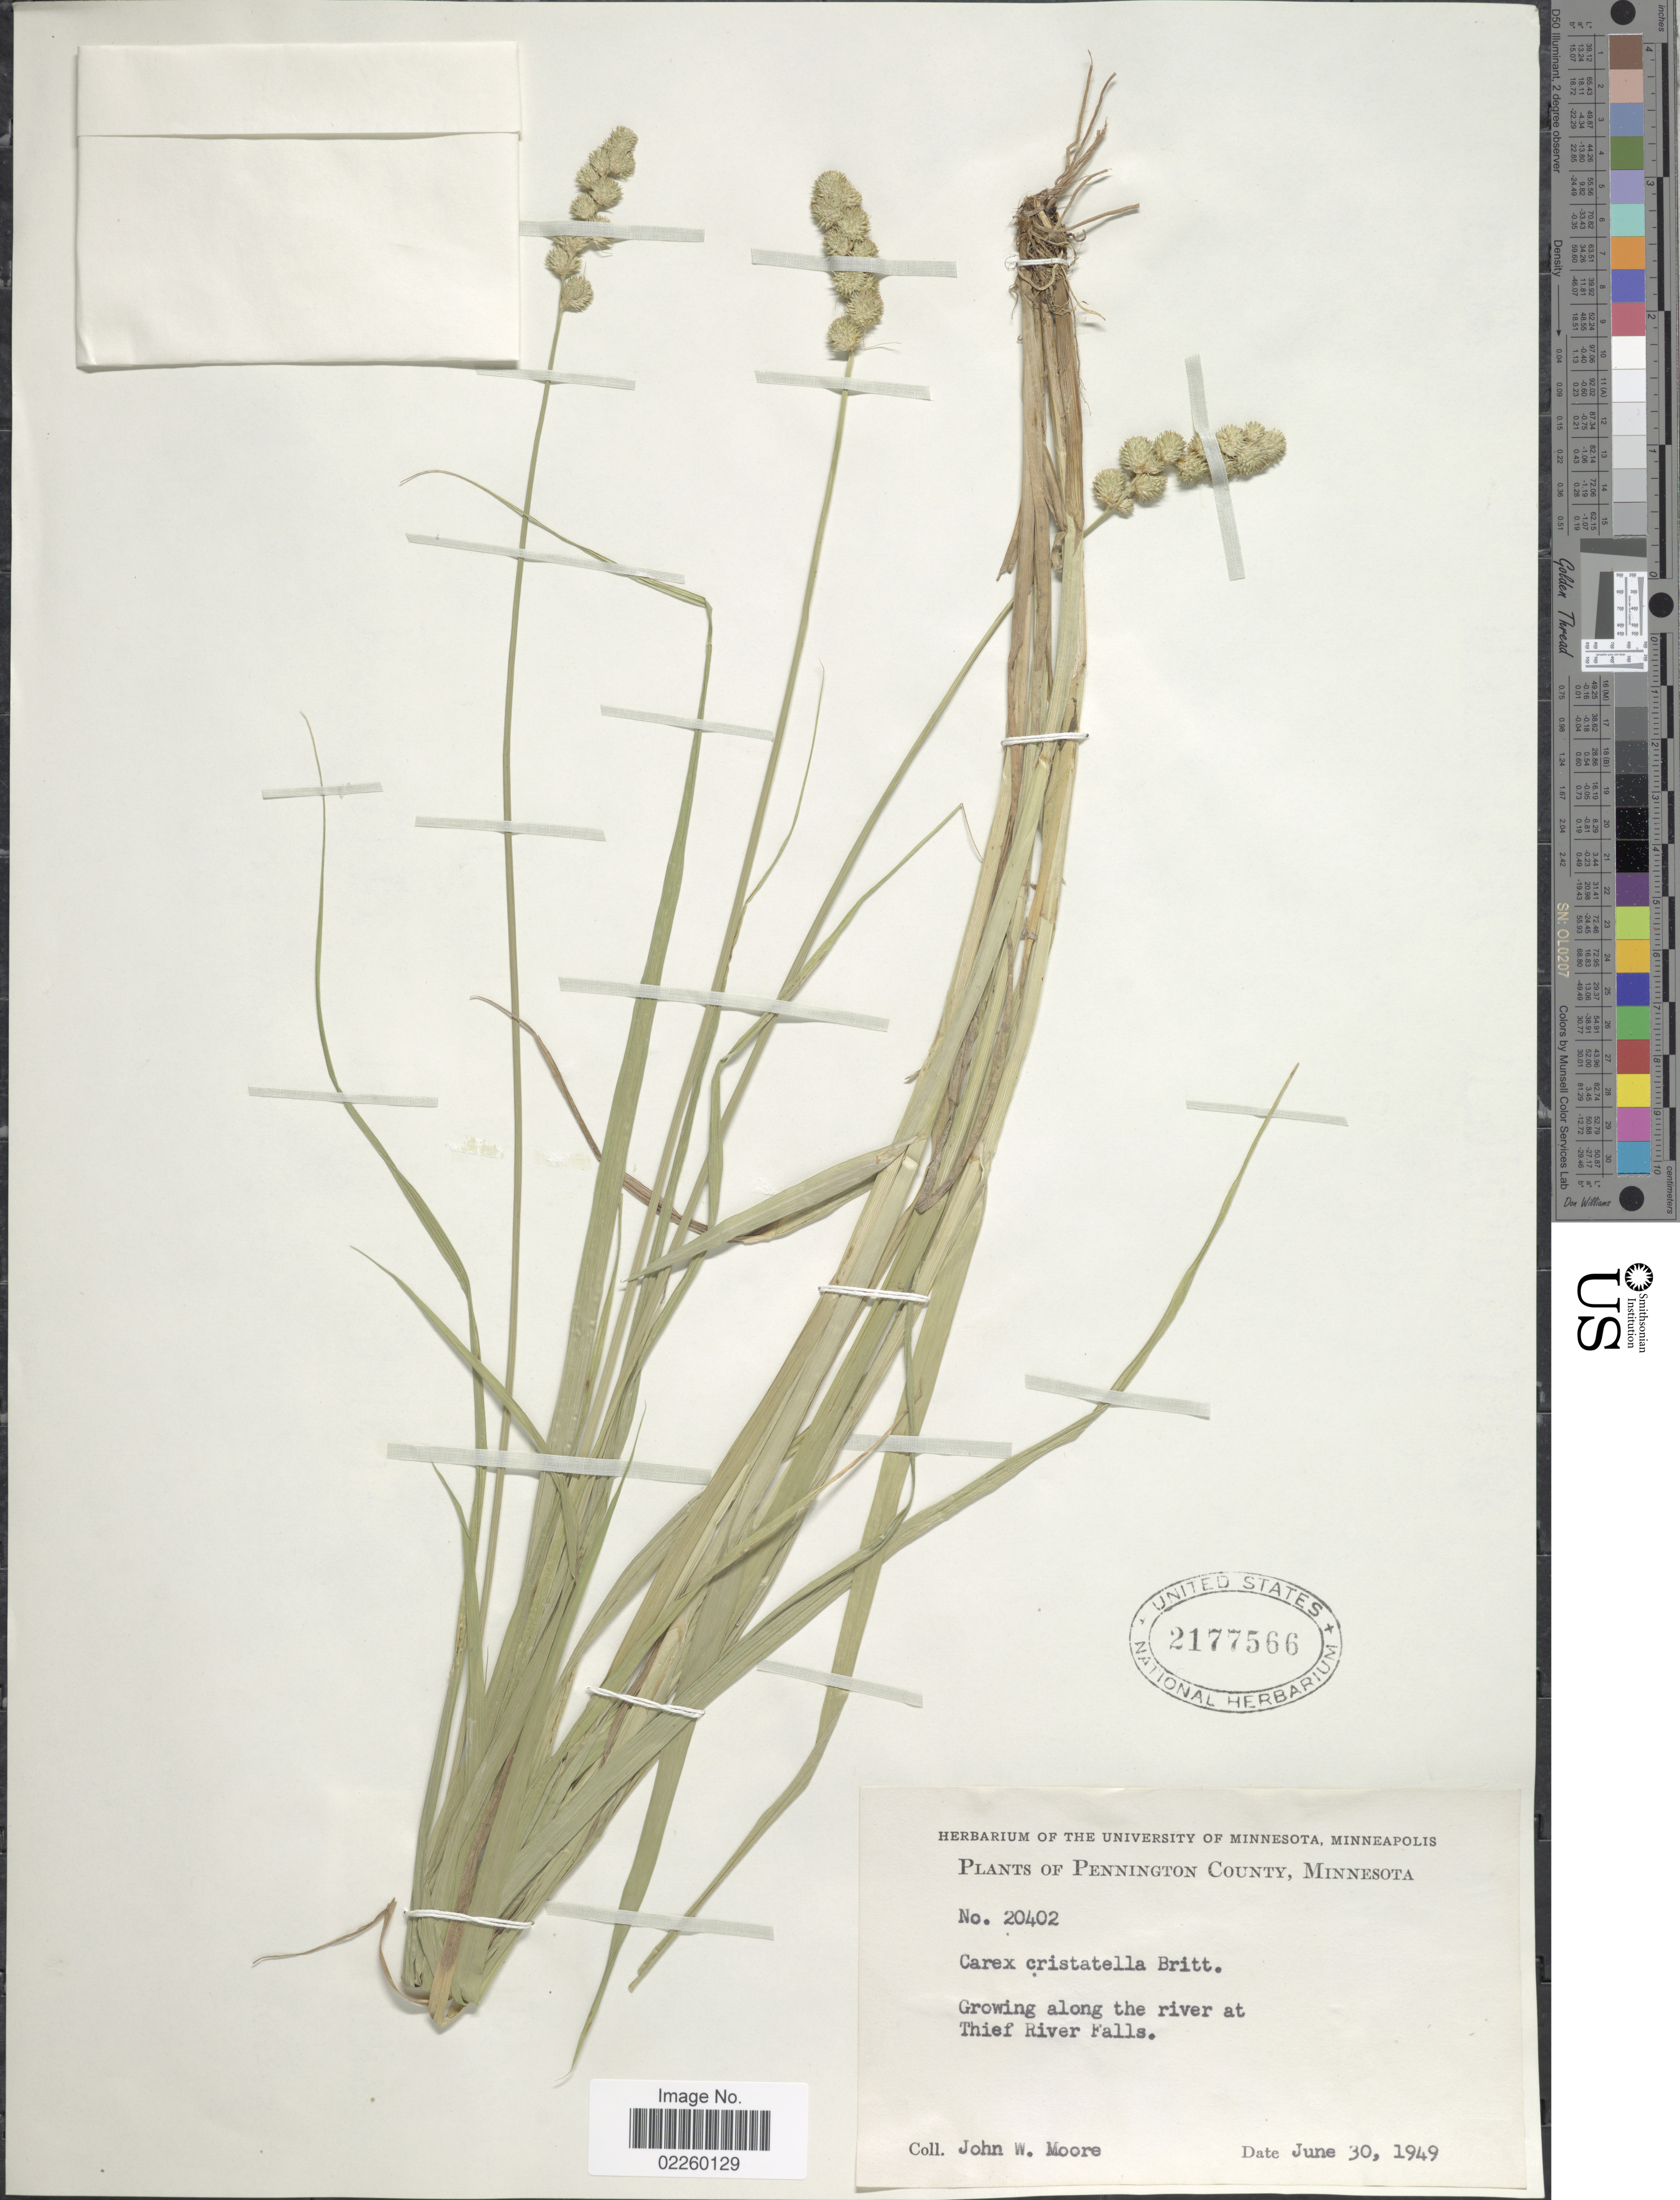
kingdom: Plantae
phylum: Tracheophyta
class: Liliopsida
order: Poales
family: Cyperaceae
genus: Carex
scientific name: Carex cristatella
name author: Britton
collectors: J. Moore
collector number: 20402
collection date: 1949-06-30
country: United States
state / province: Minnesota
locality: Pennington County. along the river at Thief River Falls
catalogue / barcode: US 2177566